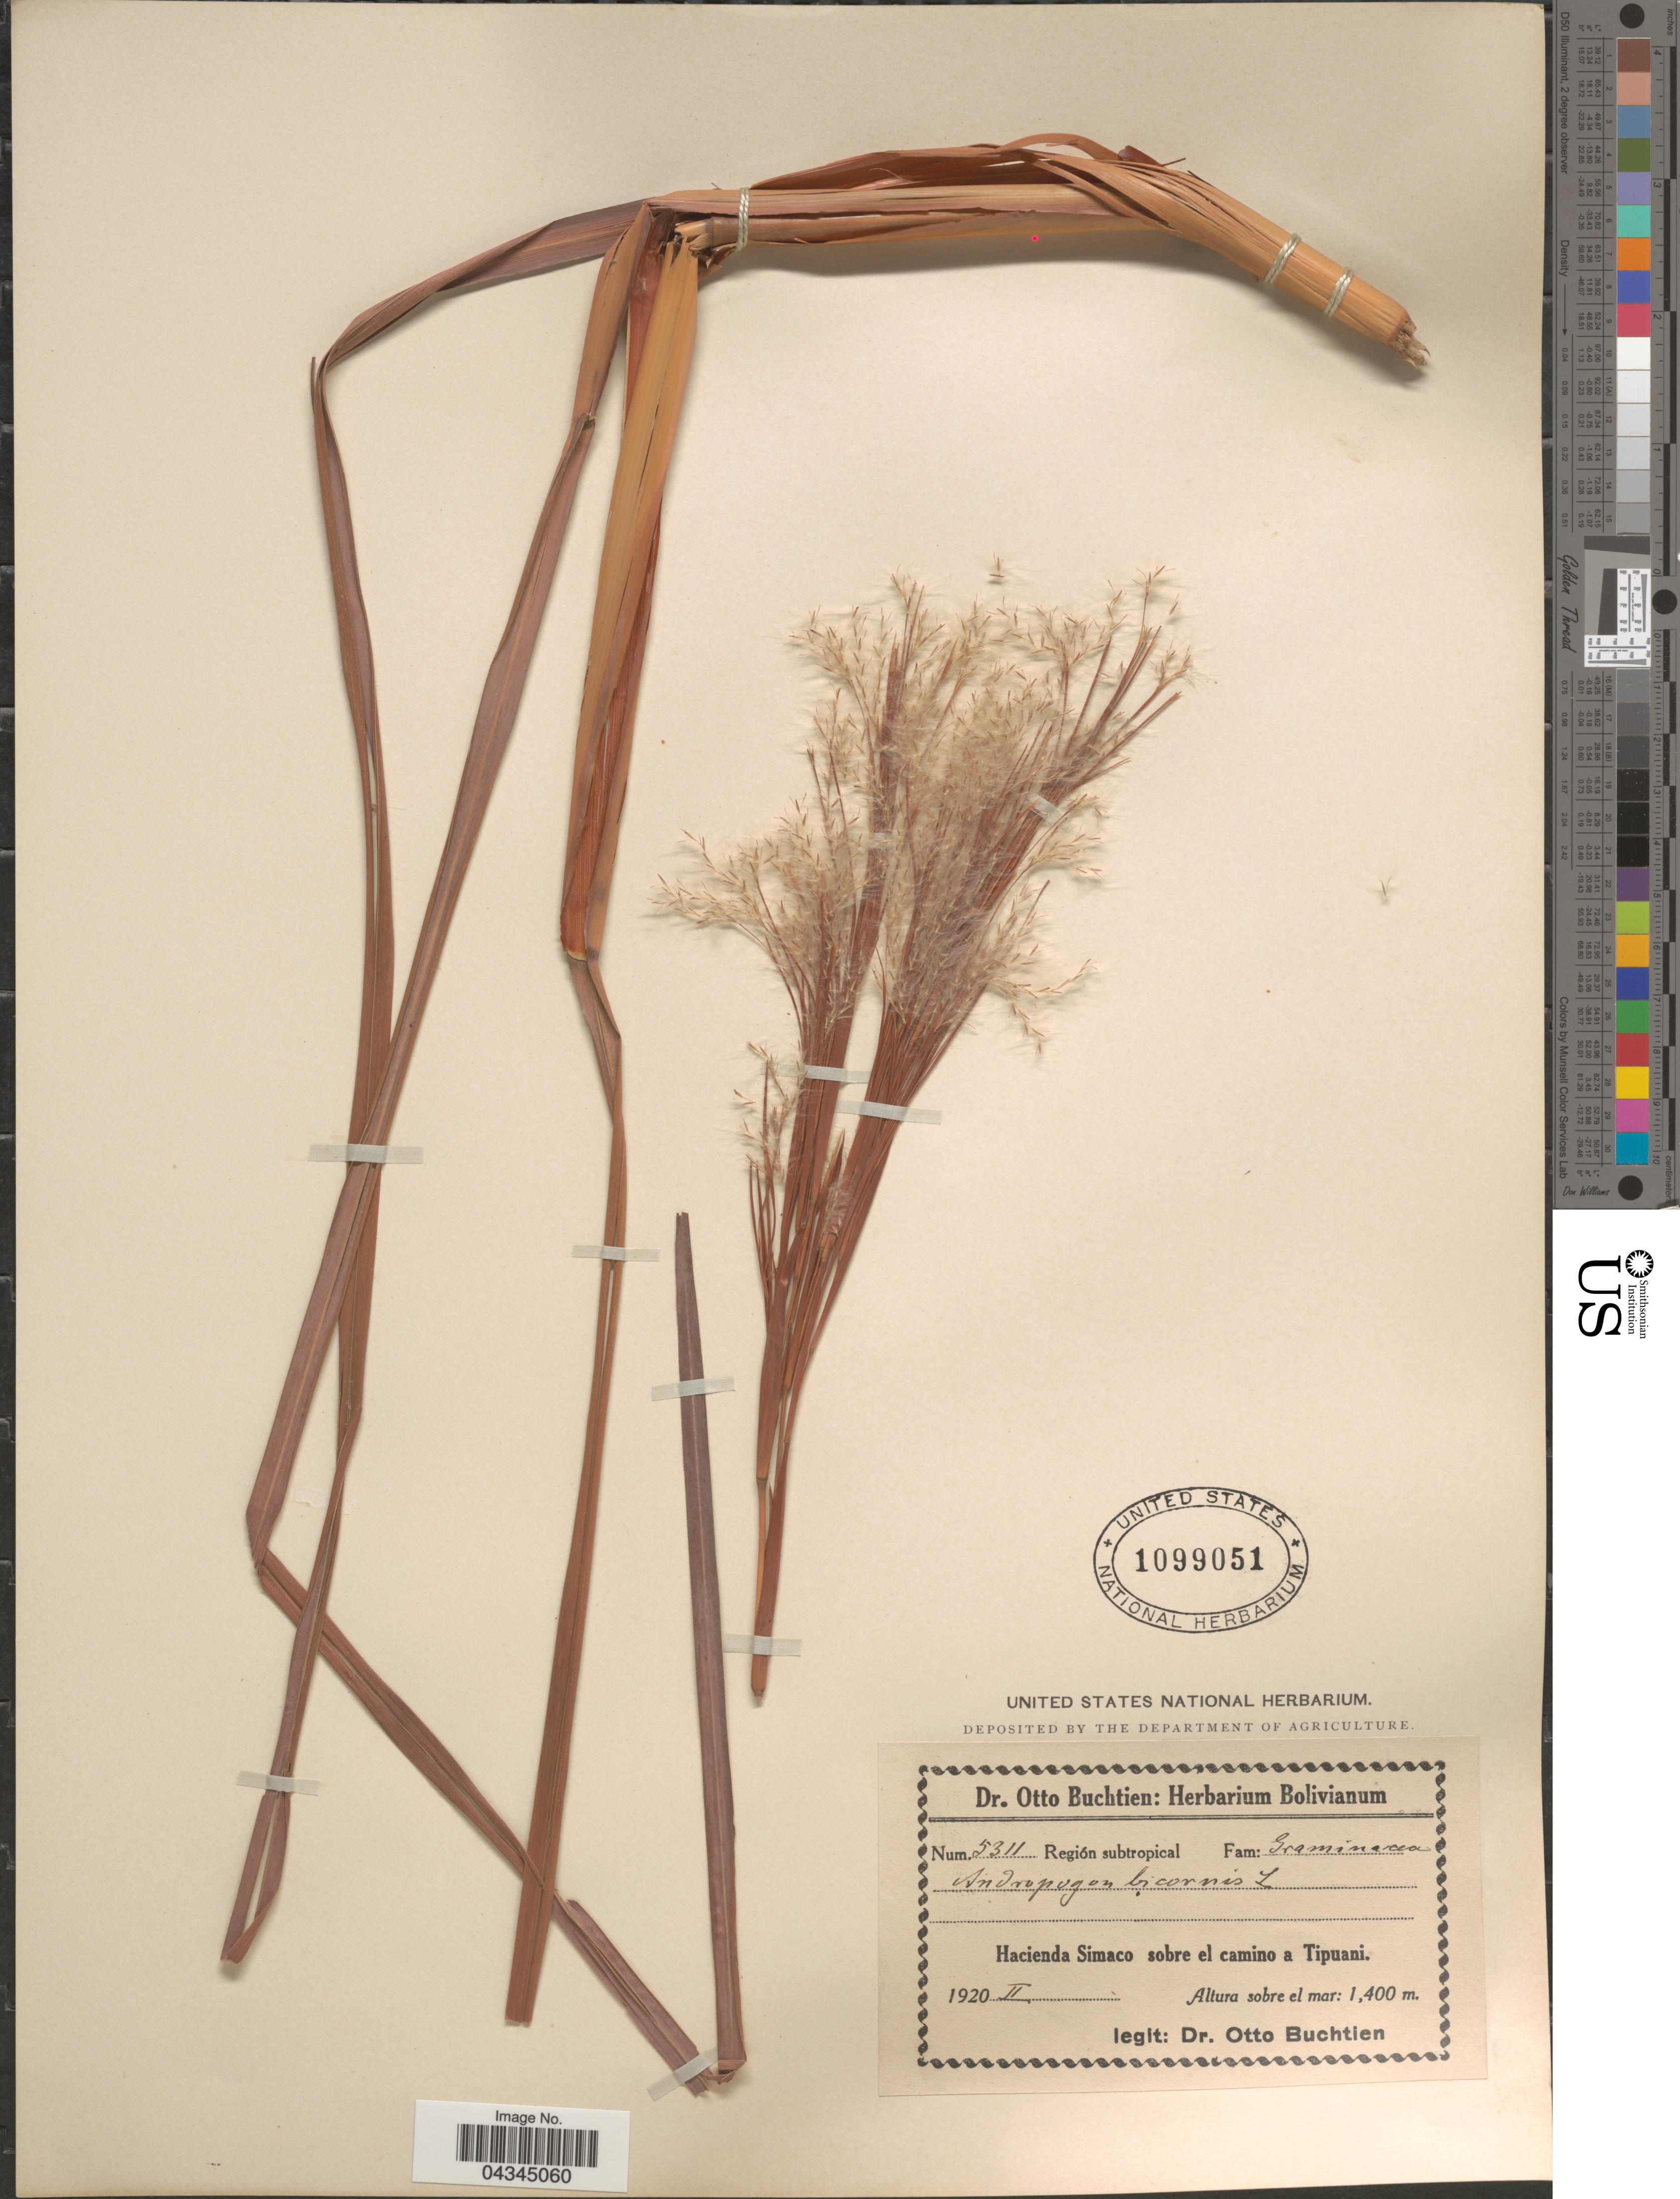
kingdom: Plantae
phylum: Tracheophyta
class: Liliopsida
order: Poales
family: Poaceae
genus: Andropogon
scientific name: Andropogon bicornis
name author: L.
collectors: O. Buchtien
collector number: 5311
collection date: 1920-02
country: Bolivia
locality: Región subtropical. Hacienda Simaco sobre el camino a Tipuani.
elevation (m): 1400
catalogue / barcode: US 1099051